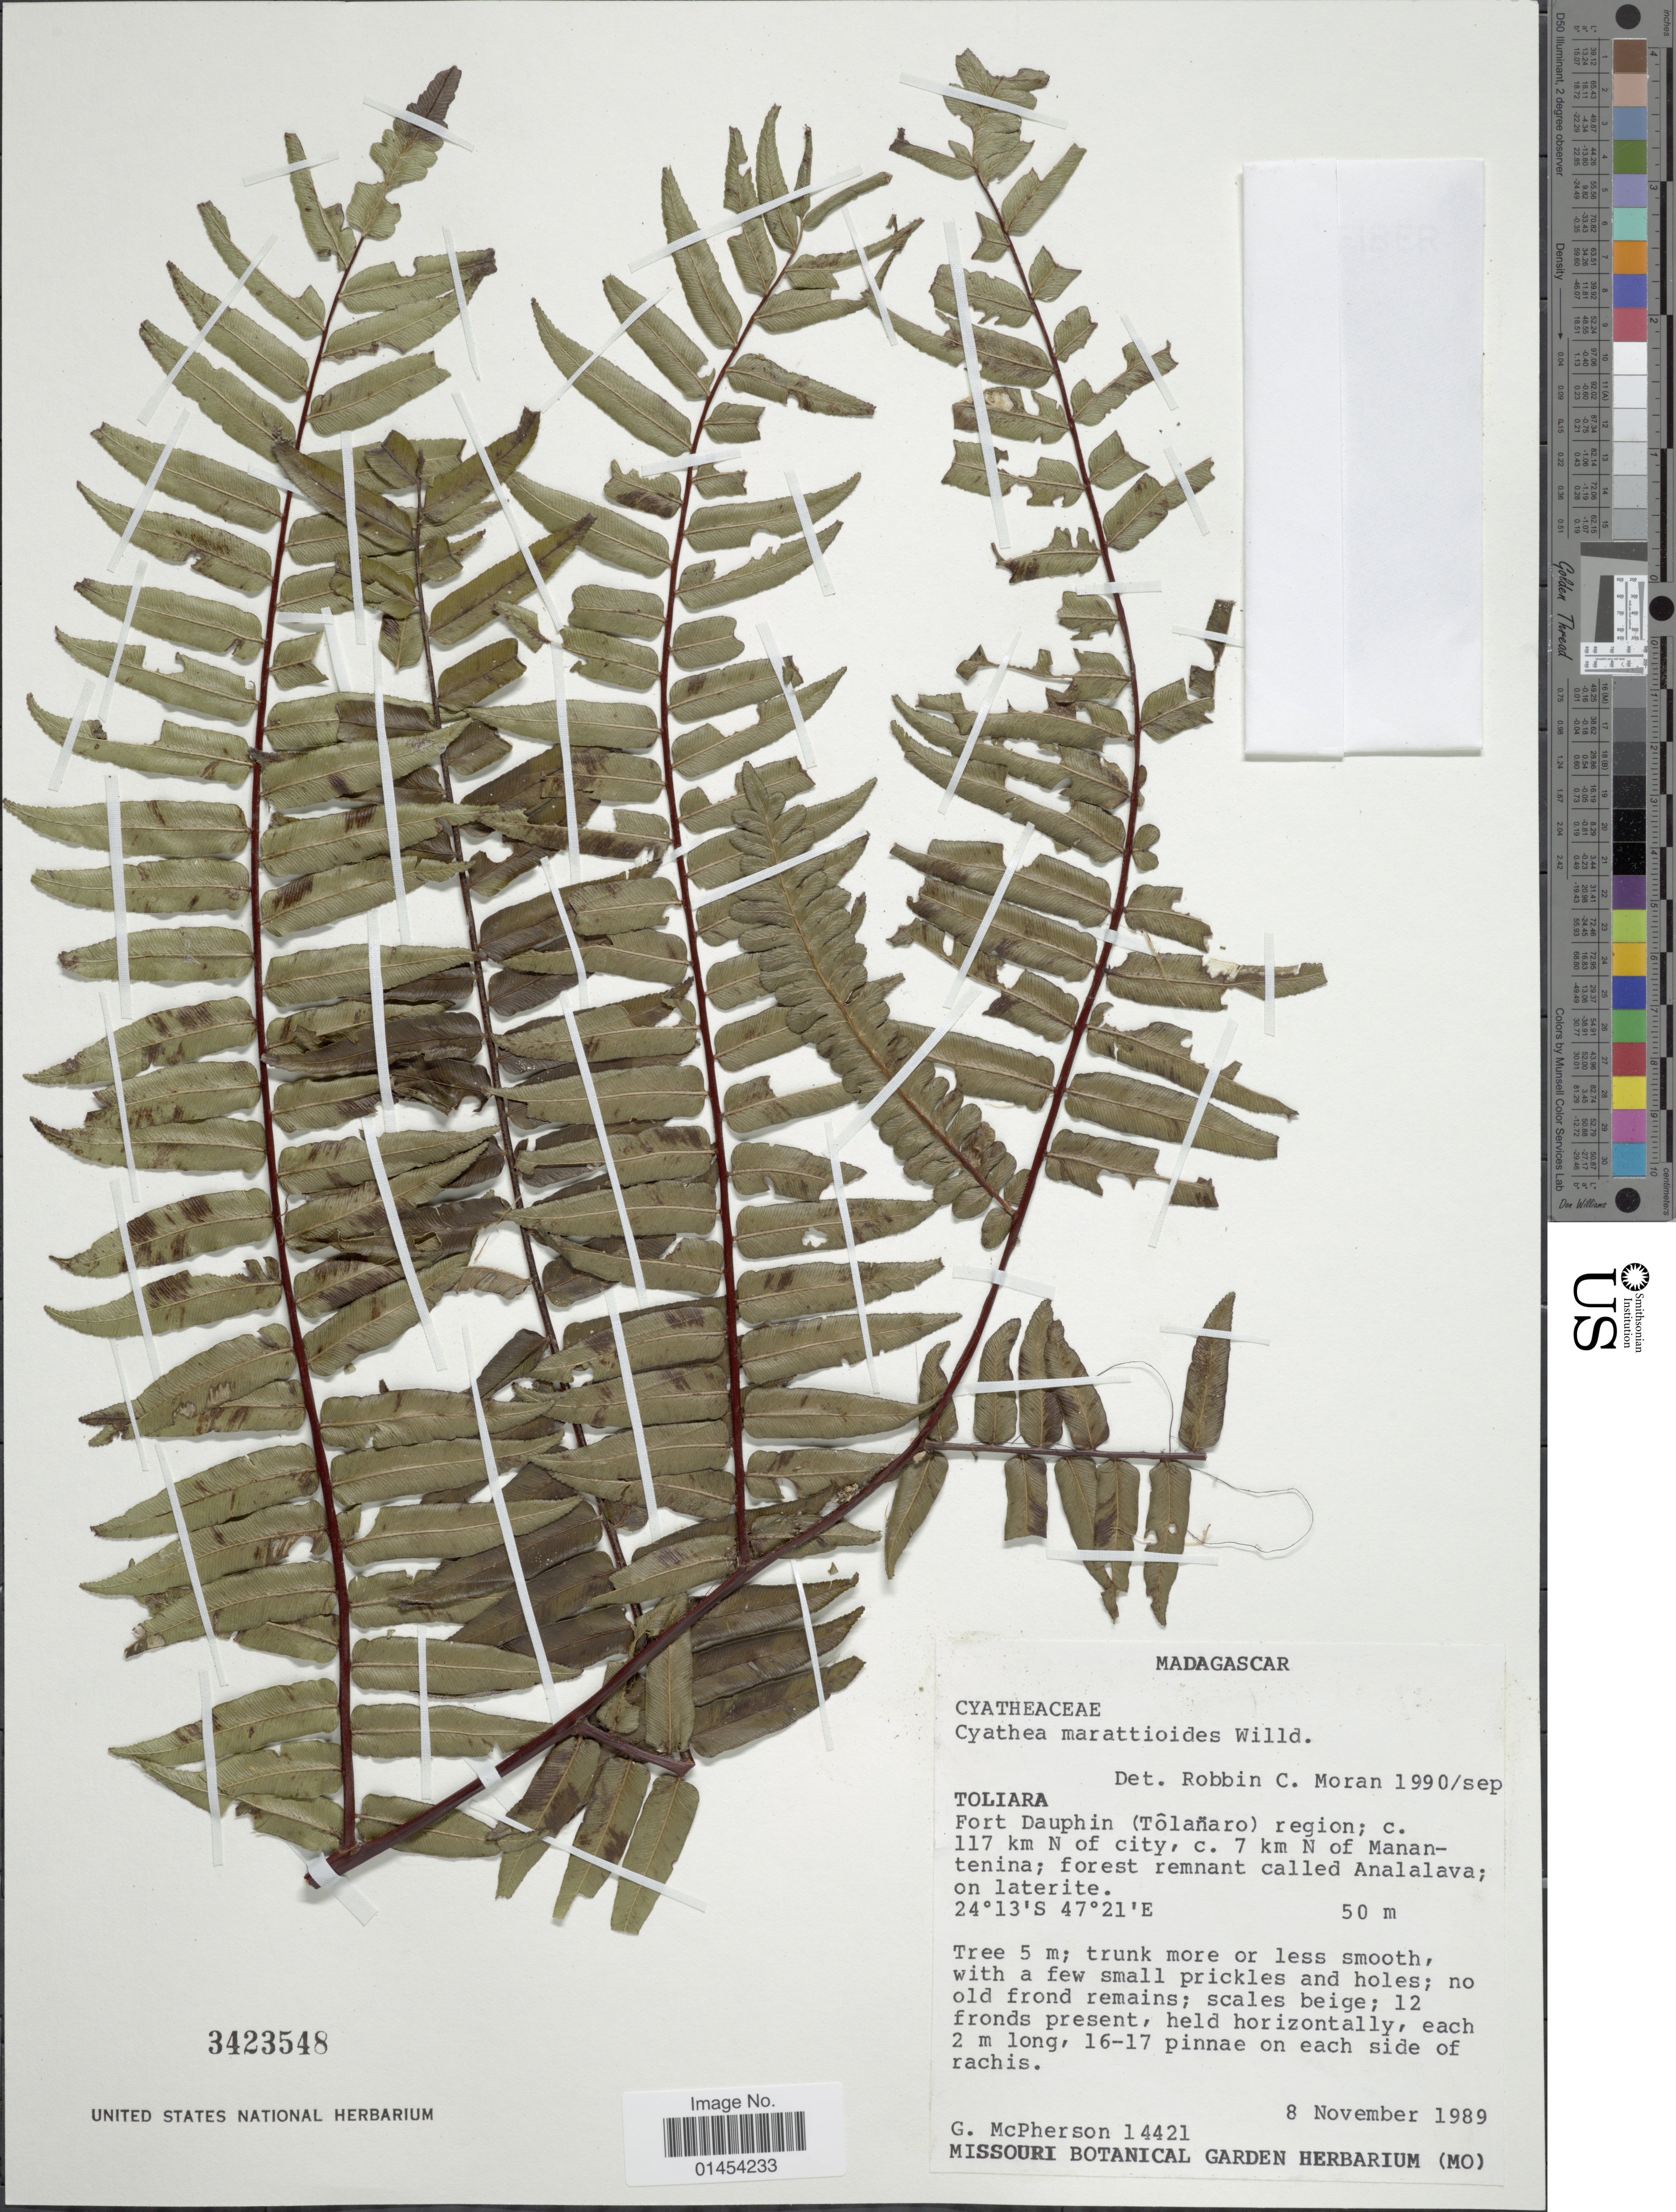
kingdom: Plantae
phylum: Tracheophyta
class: Polypodiopsida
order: Cyatheales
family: Cyatheaceae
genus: Cyathea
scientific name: Cyathea marattioides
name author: Willd. ex Kaulf.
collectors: G. D. McPherson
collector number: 14421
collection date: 1989-11-08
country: Madagascar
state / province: Anosy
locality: Fort Dauphin (Tôlañaro) region; c. 117 km N of city, c. 7 km N of Manantenina; forest remnant called Analalava; on olaterite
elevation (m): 50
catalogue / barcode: US 3423548